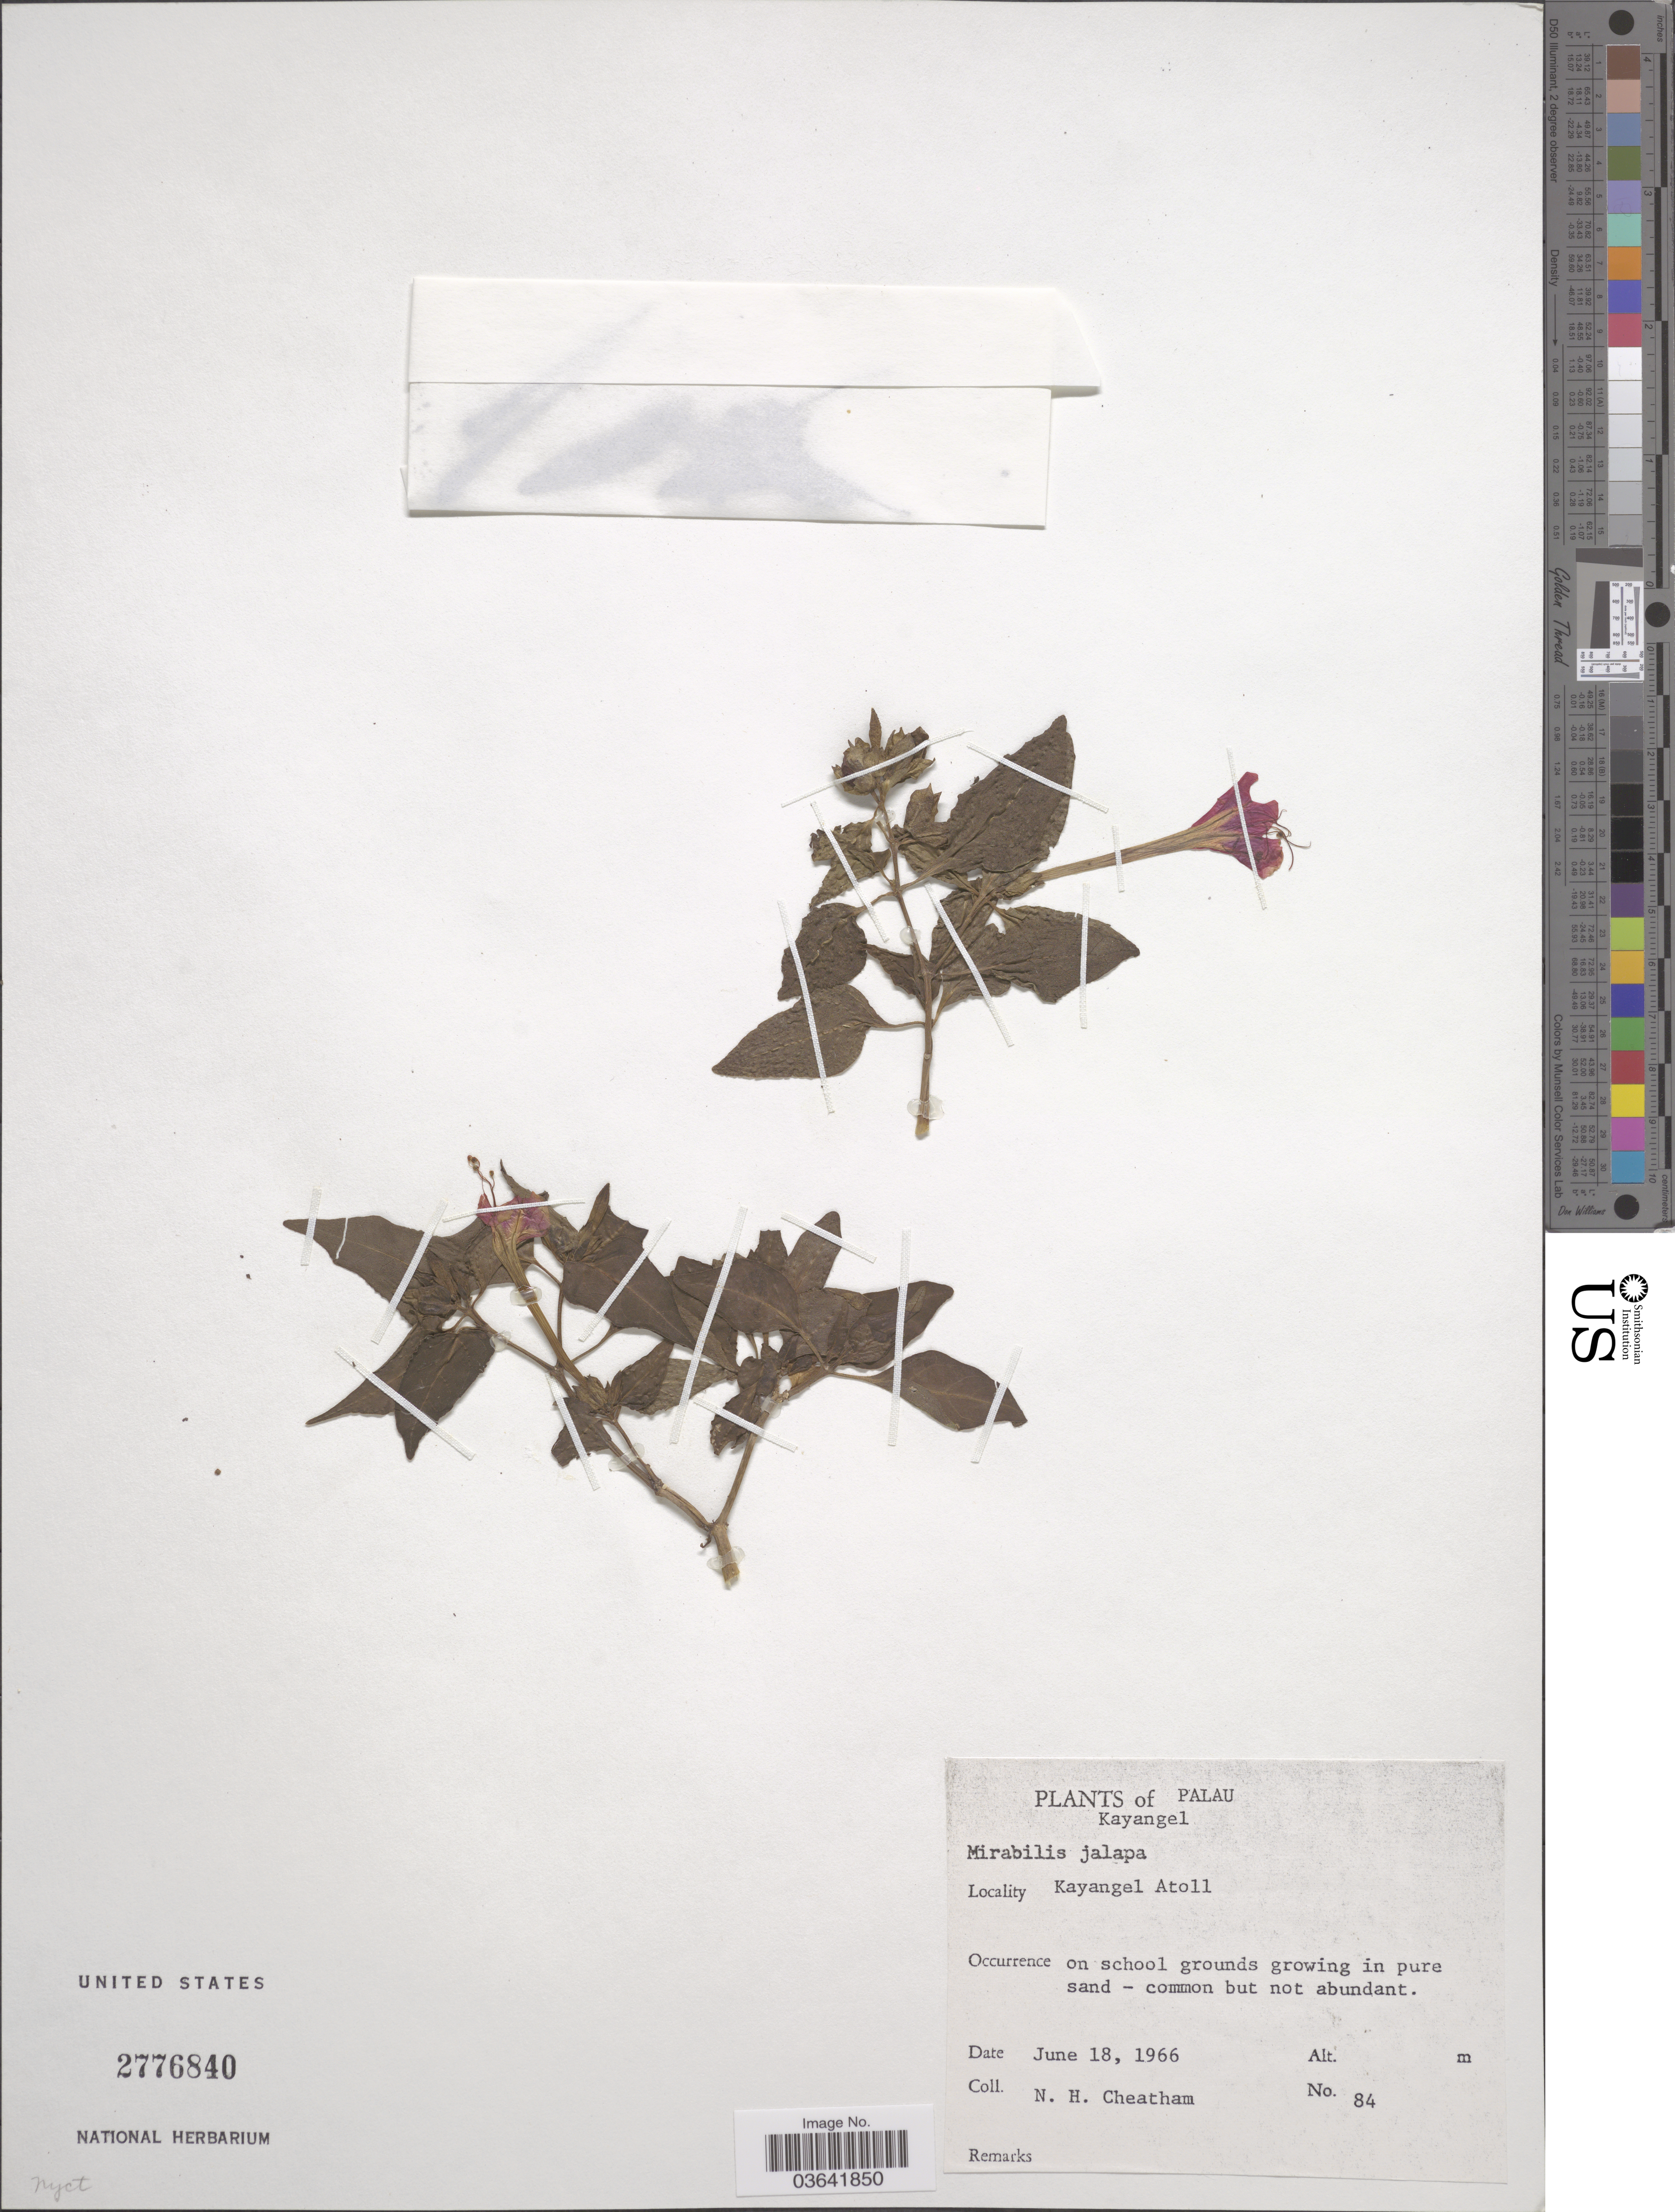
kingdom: Plantae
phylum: Tracheophyta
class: Magnoliopsida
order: Caryophyllales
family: Nyctaginaceae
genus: Mirabilis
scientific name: Mirabilis jalapa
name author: L.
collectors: N. H. Cheatham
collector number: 84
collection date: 1966-06-18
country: Palau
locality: Palau. Kayangel. Kayangel Atoll.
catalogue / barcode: US 2776840